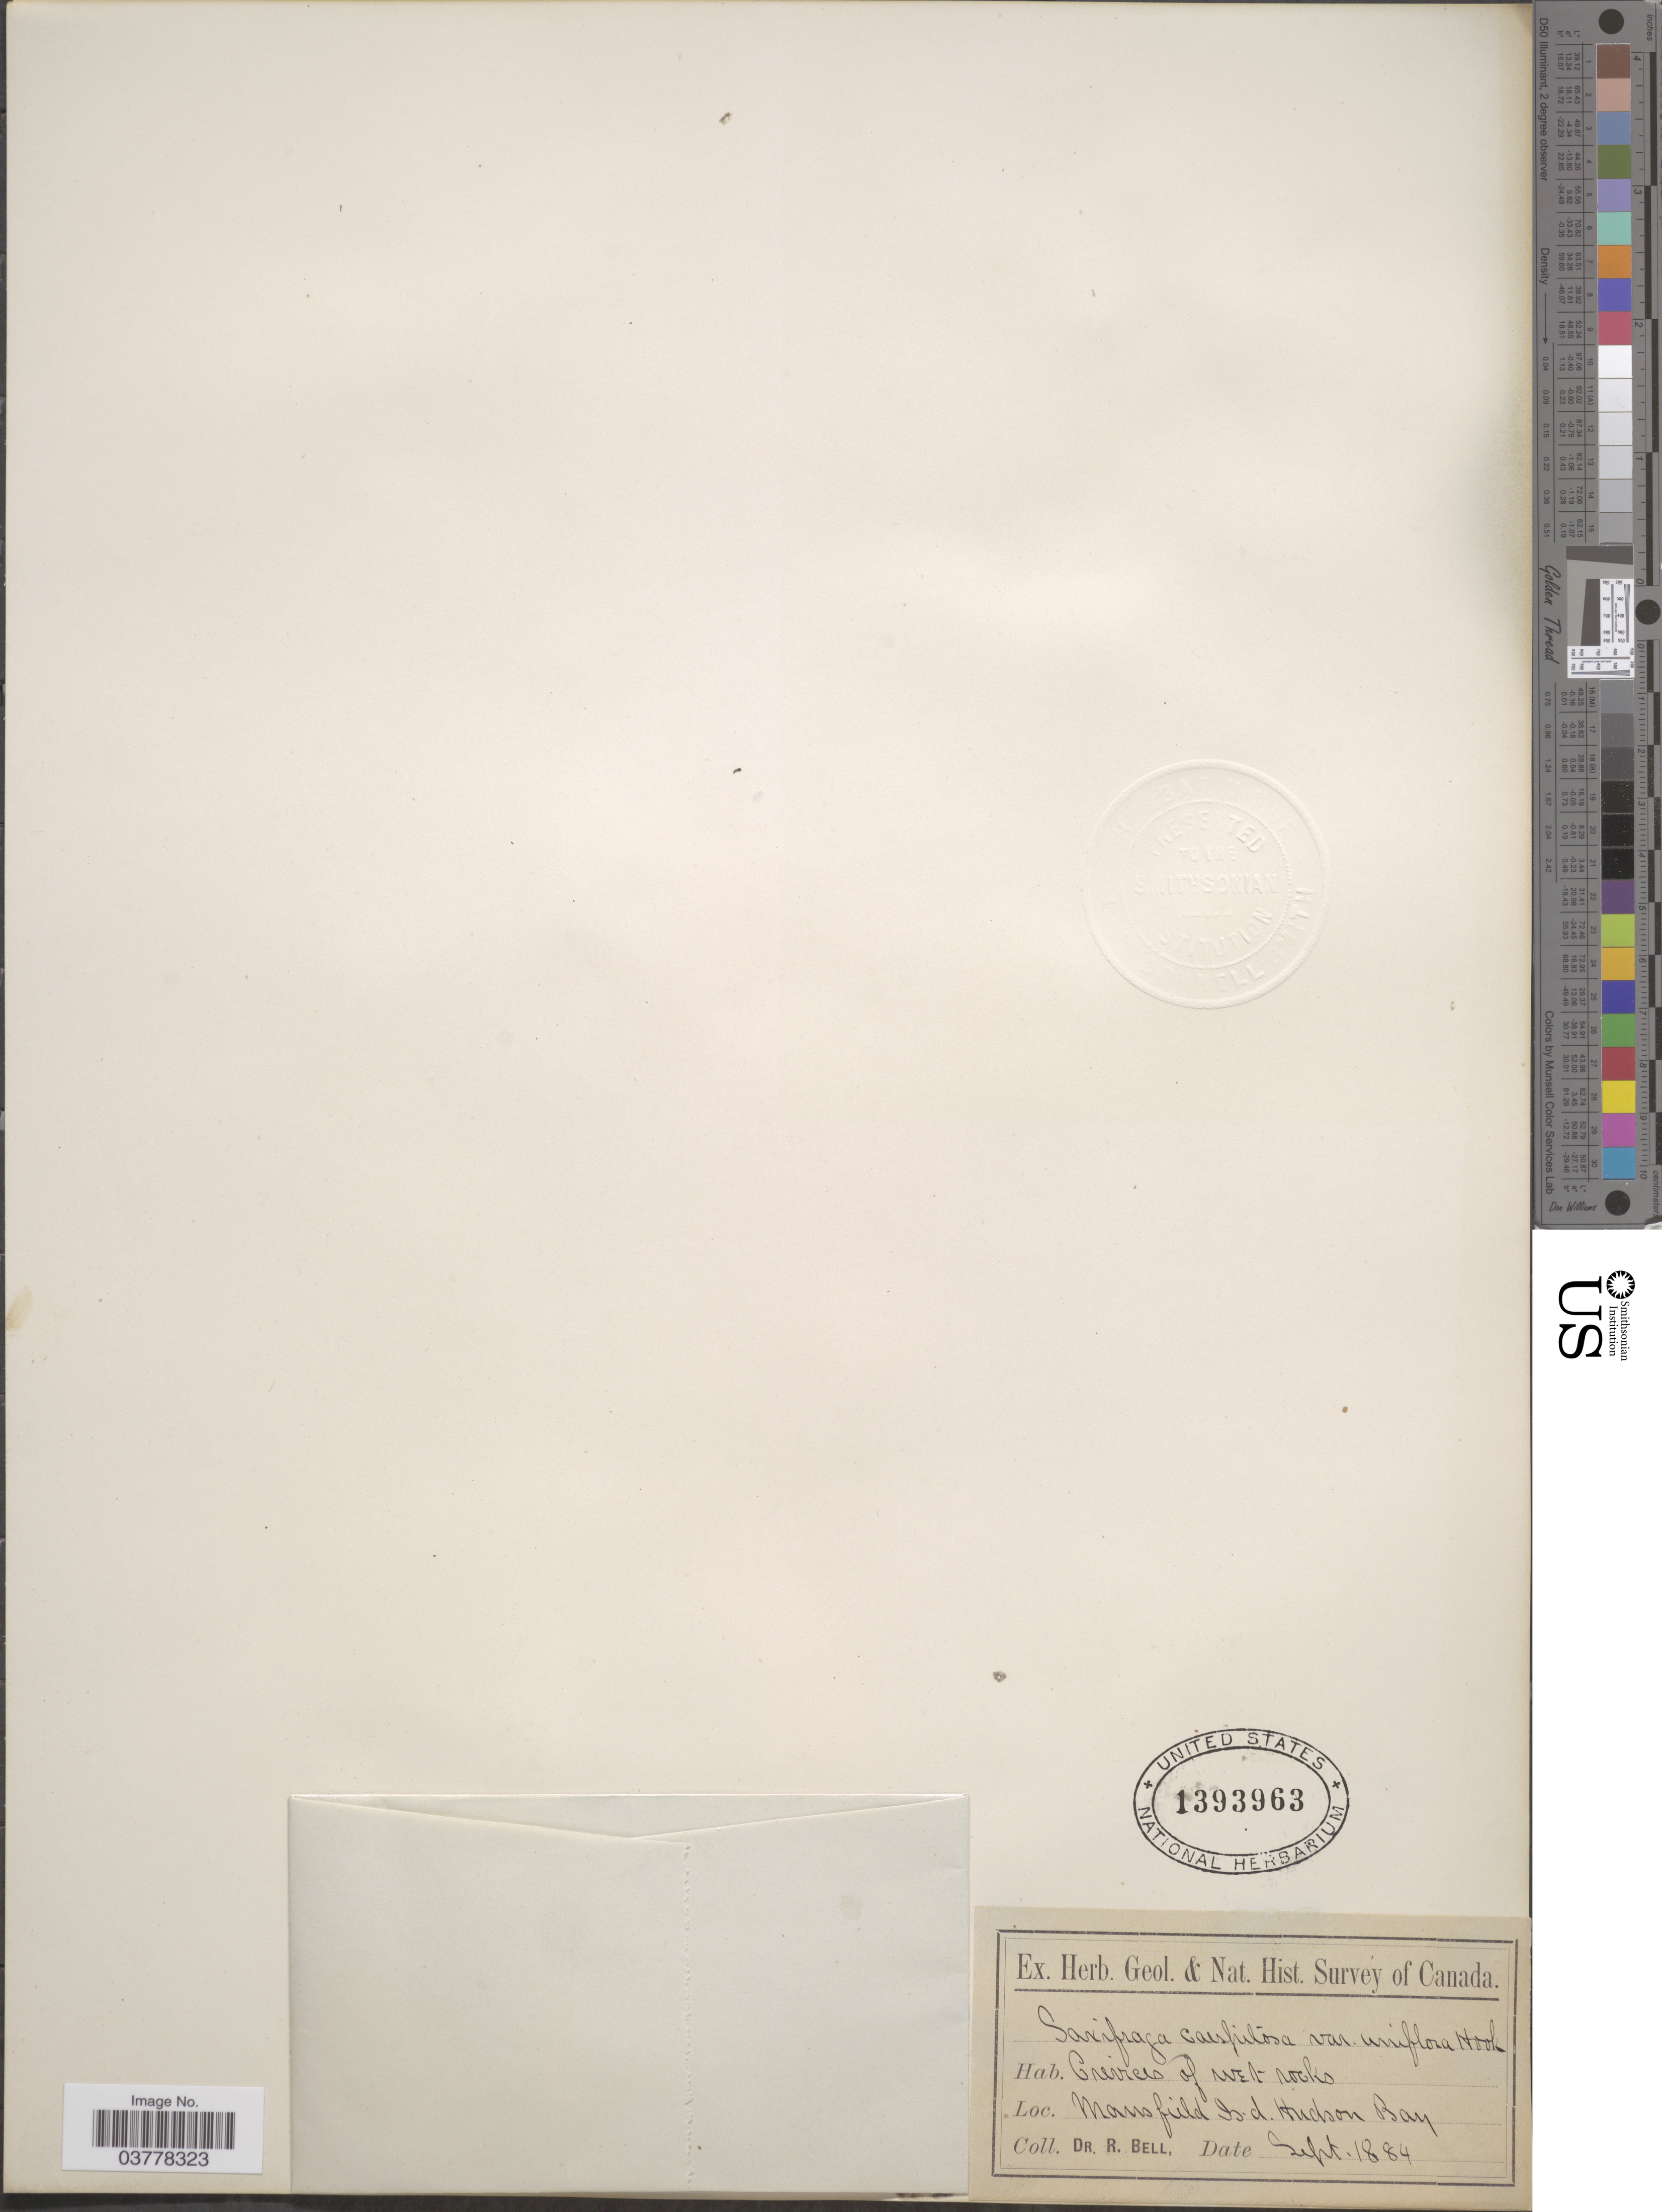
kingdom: Plantae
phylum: Tracheophyta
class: Magnoliopsida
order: Saxifragales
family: Saxifragaceae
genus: Saxifraga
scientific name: Saxifraga caespitosa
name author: L.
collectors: C. R. Bell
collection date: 1884-09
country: Canada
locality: Mansfield Is.d. Hudson Bay.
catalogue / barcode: US 1393963